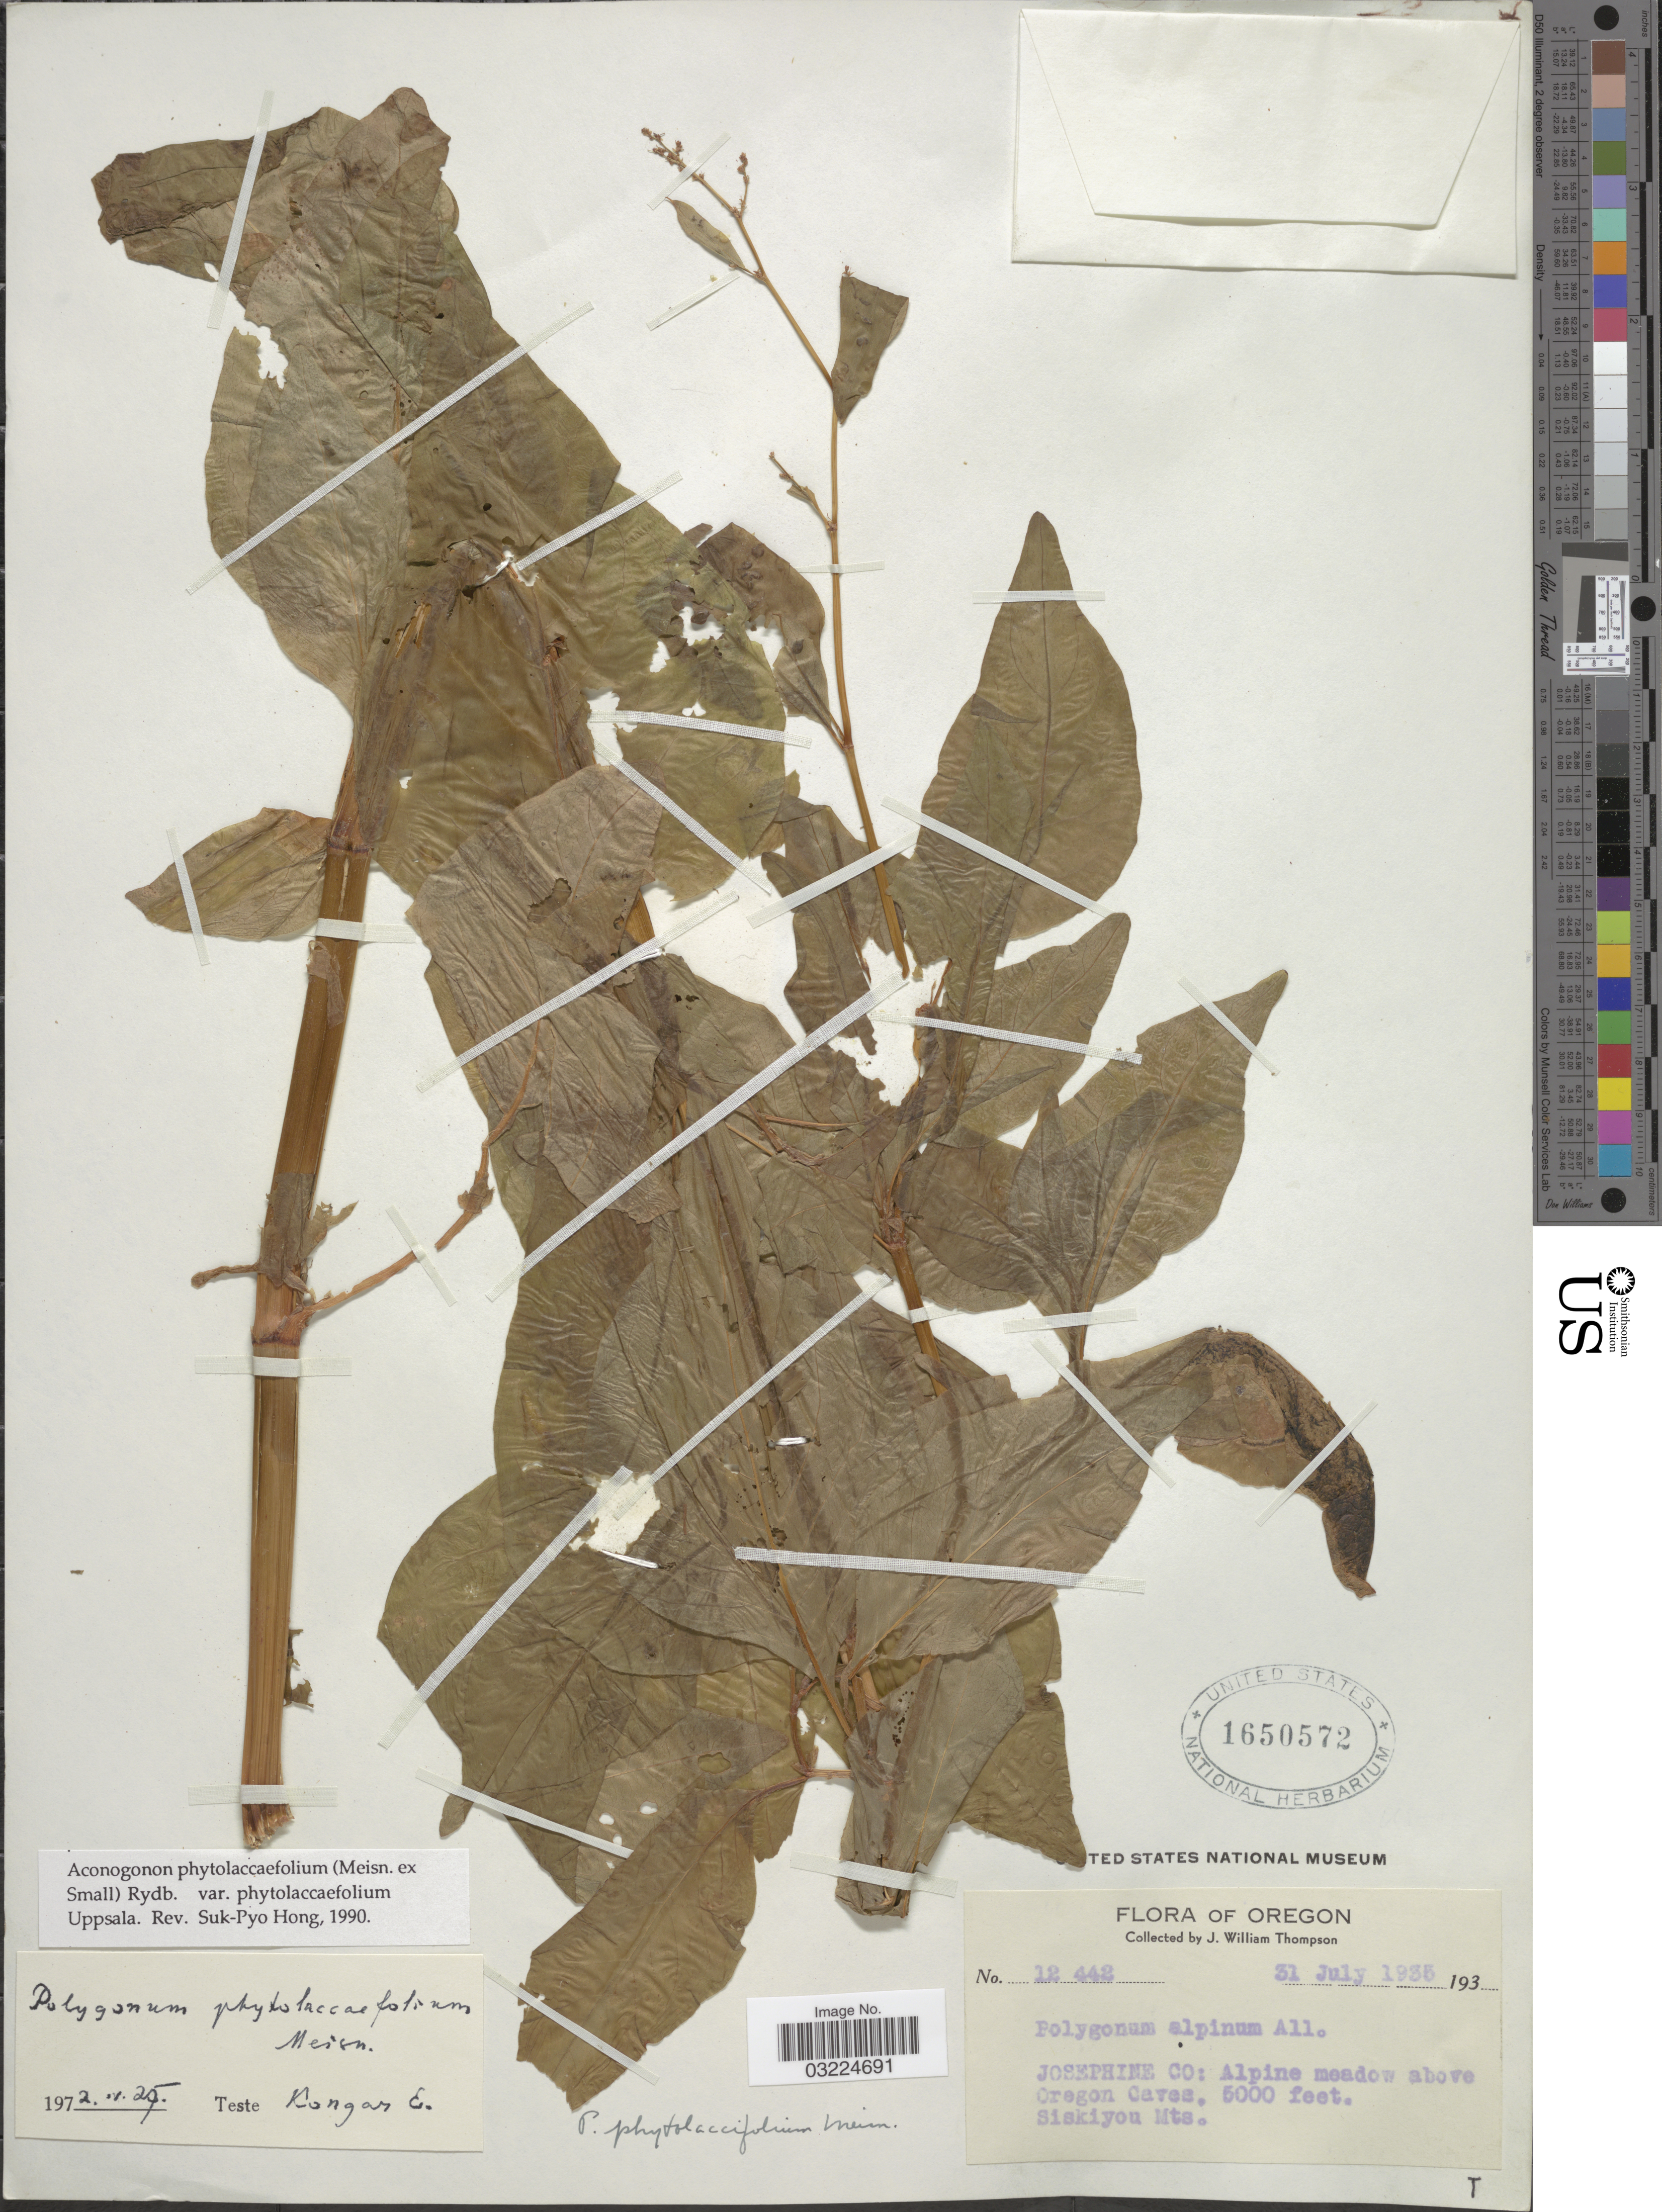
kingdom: Plantae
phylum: Tracheophyta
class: Magnoliopsida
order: Caryophyllales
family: Polygonaceae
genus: Koenigia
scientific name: Koenigia phytolaccifolia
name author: (Meisn. ex Small) T.M. Schust. & Reveal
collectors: J. W. Thompson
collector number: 12442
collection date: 1935-07-31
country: United States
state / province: Oregon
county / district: Josephine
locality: Josephine Co: Alpine meadow above Oregon Caves. Siskiyou Mts.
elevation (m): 1524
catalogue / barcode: US 1650572